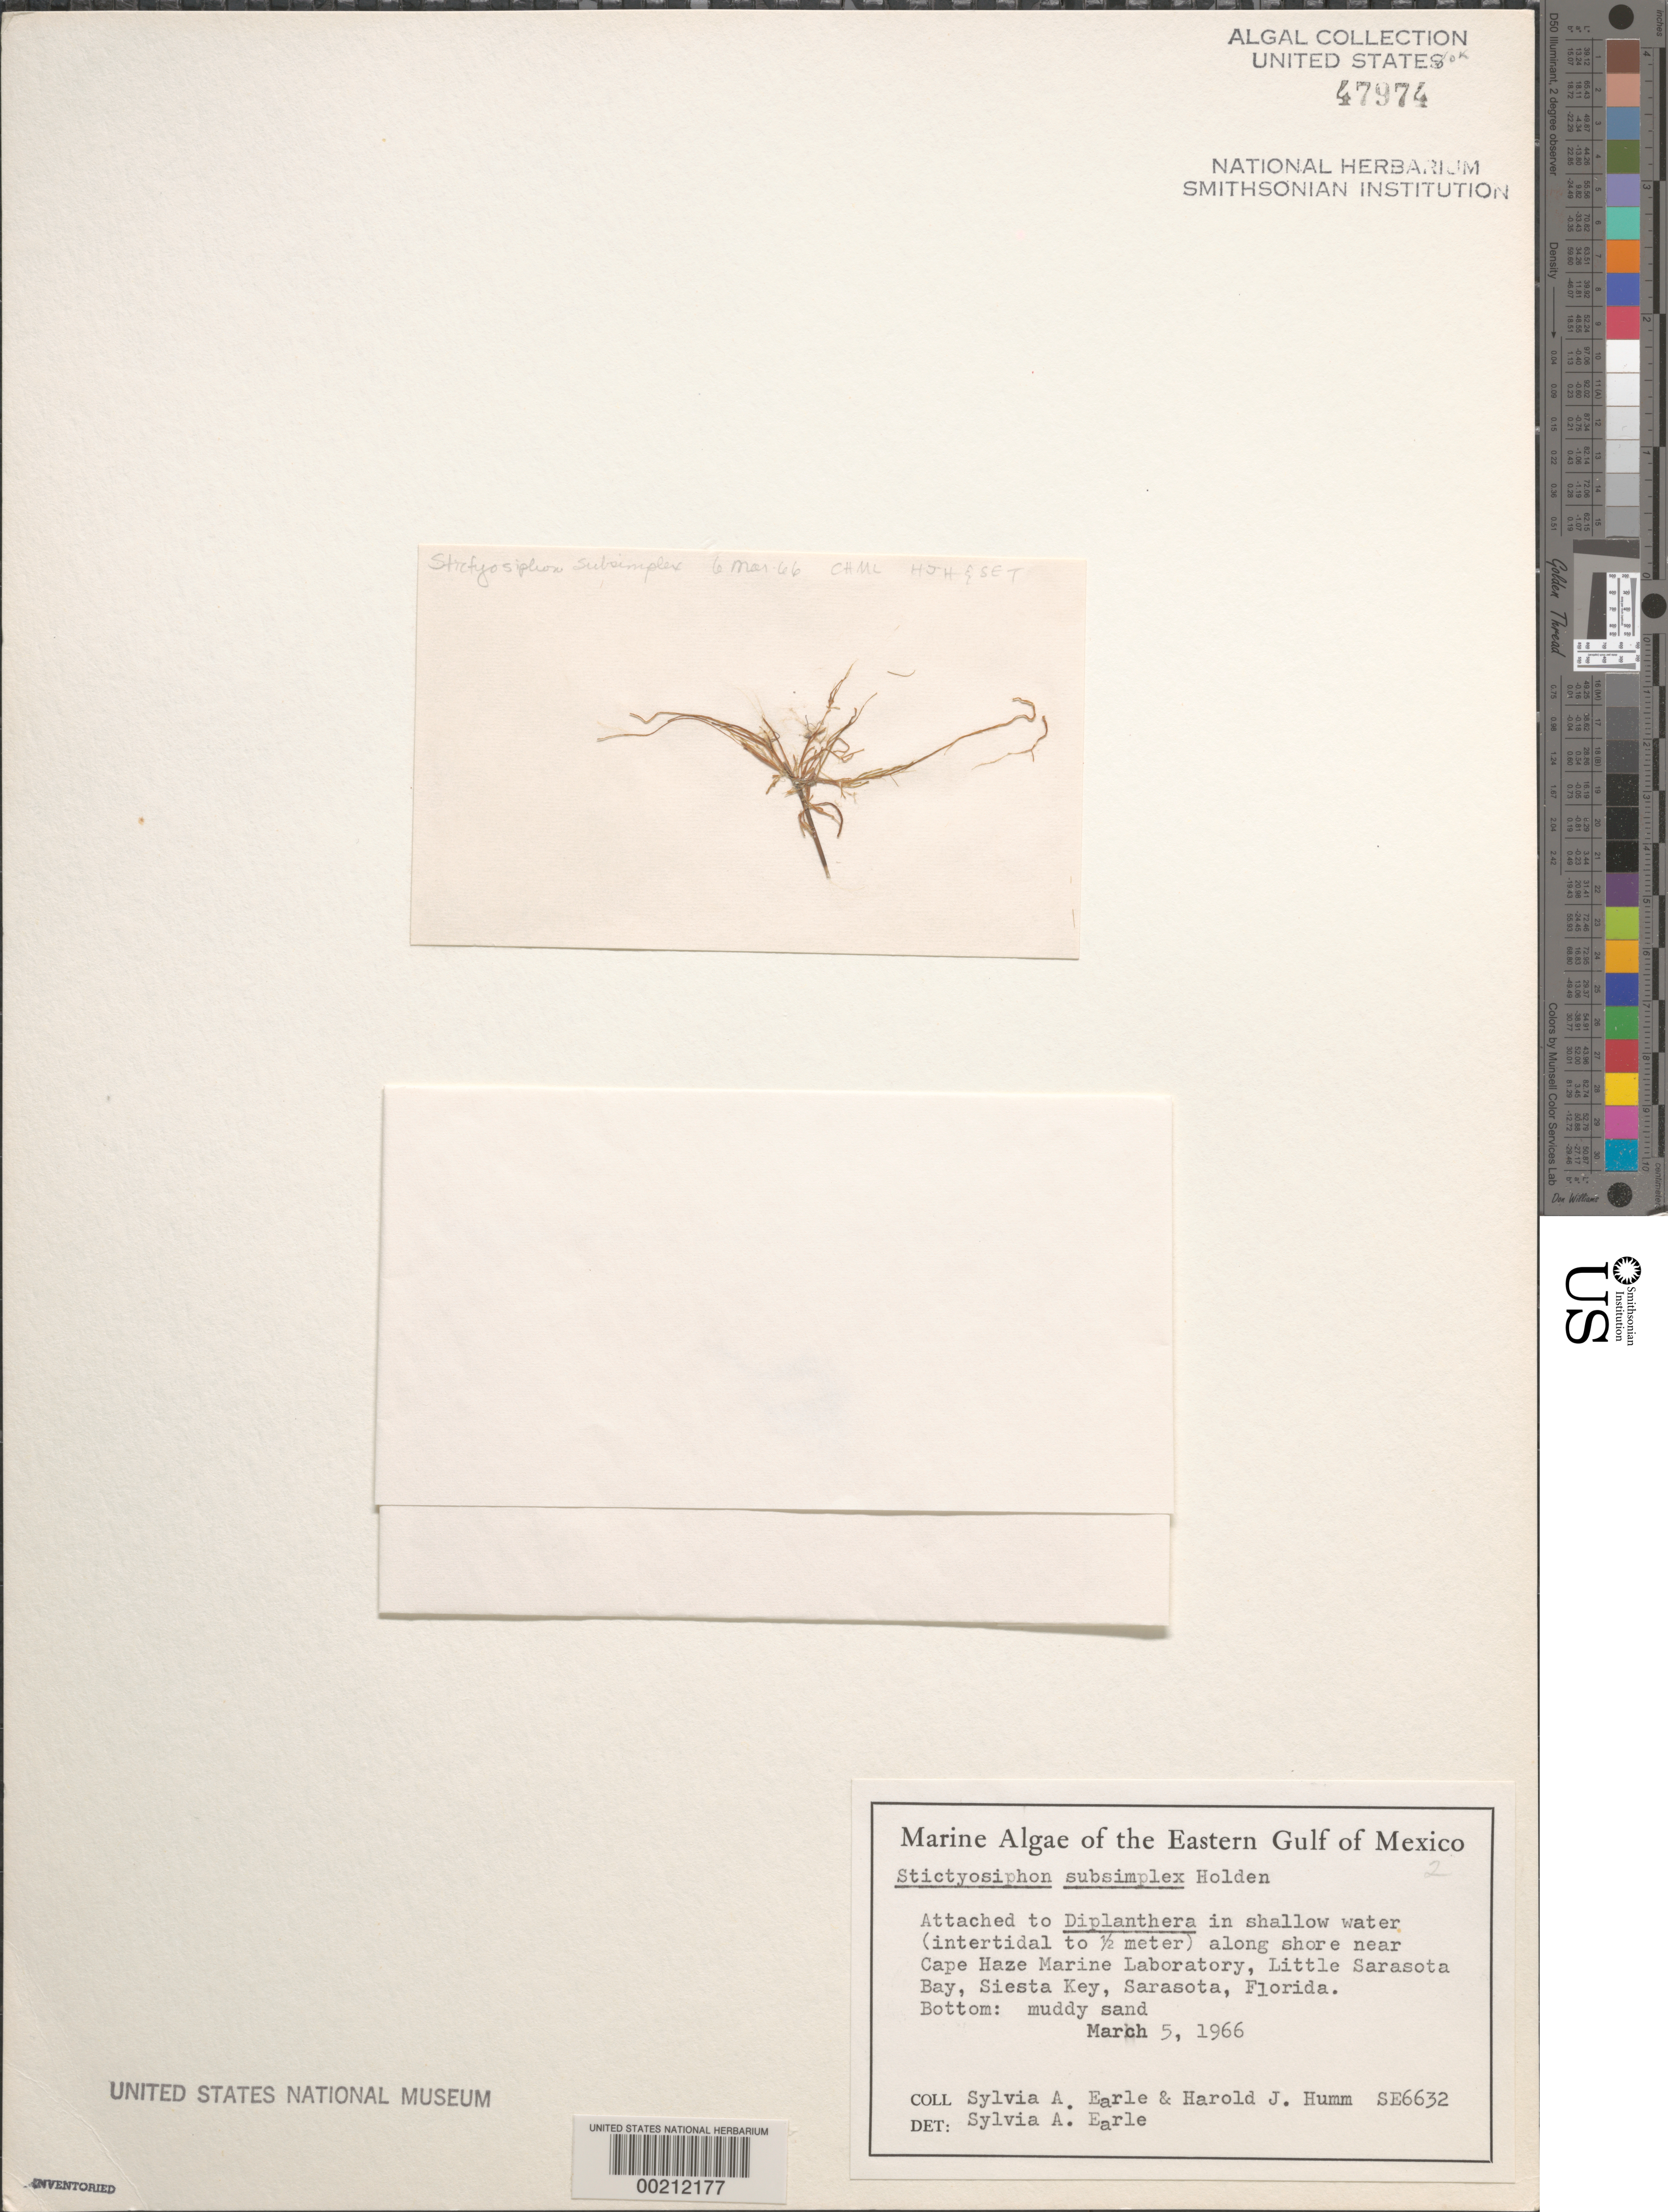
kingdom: Chromista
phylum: Ochrophyta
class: Phaeophyceae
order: Ectocarpales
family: Chordariaceae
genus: Stictyosiphon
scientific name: Stictyosiphon subsimplex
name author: I. Holden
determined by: Earle, S. A.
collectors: S. A. Earle & H. J. Humm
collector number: Se 6632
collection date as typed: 05 Mar 1966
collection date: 1966-03-05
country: United States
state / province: Florida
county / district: Sarasota County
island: Siesta Key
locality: Little Sarasota Bay, Sarasota, near Cape Haze Marine Laboratory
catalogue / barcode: US 47974